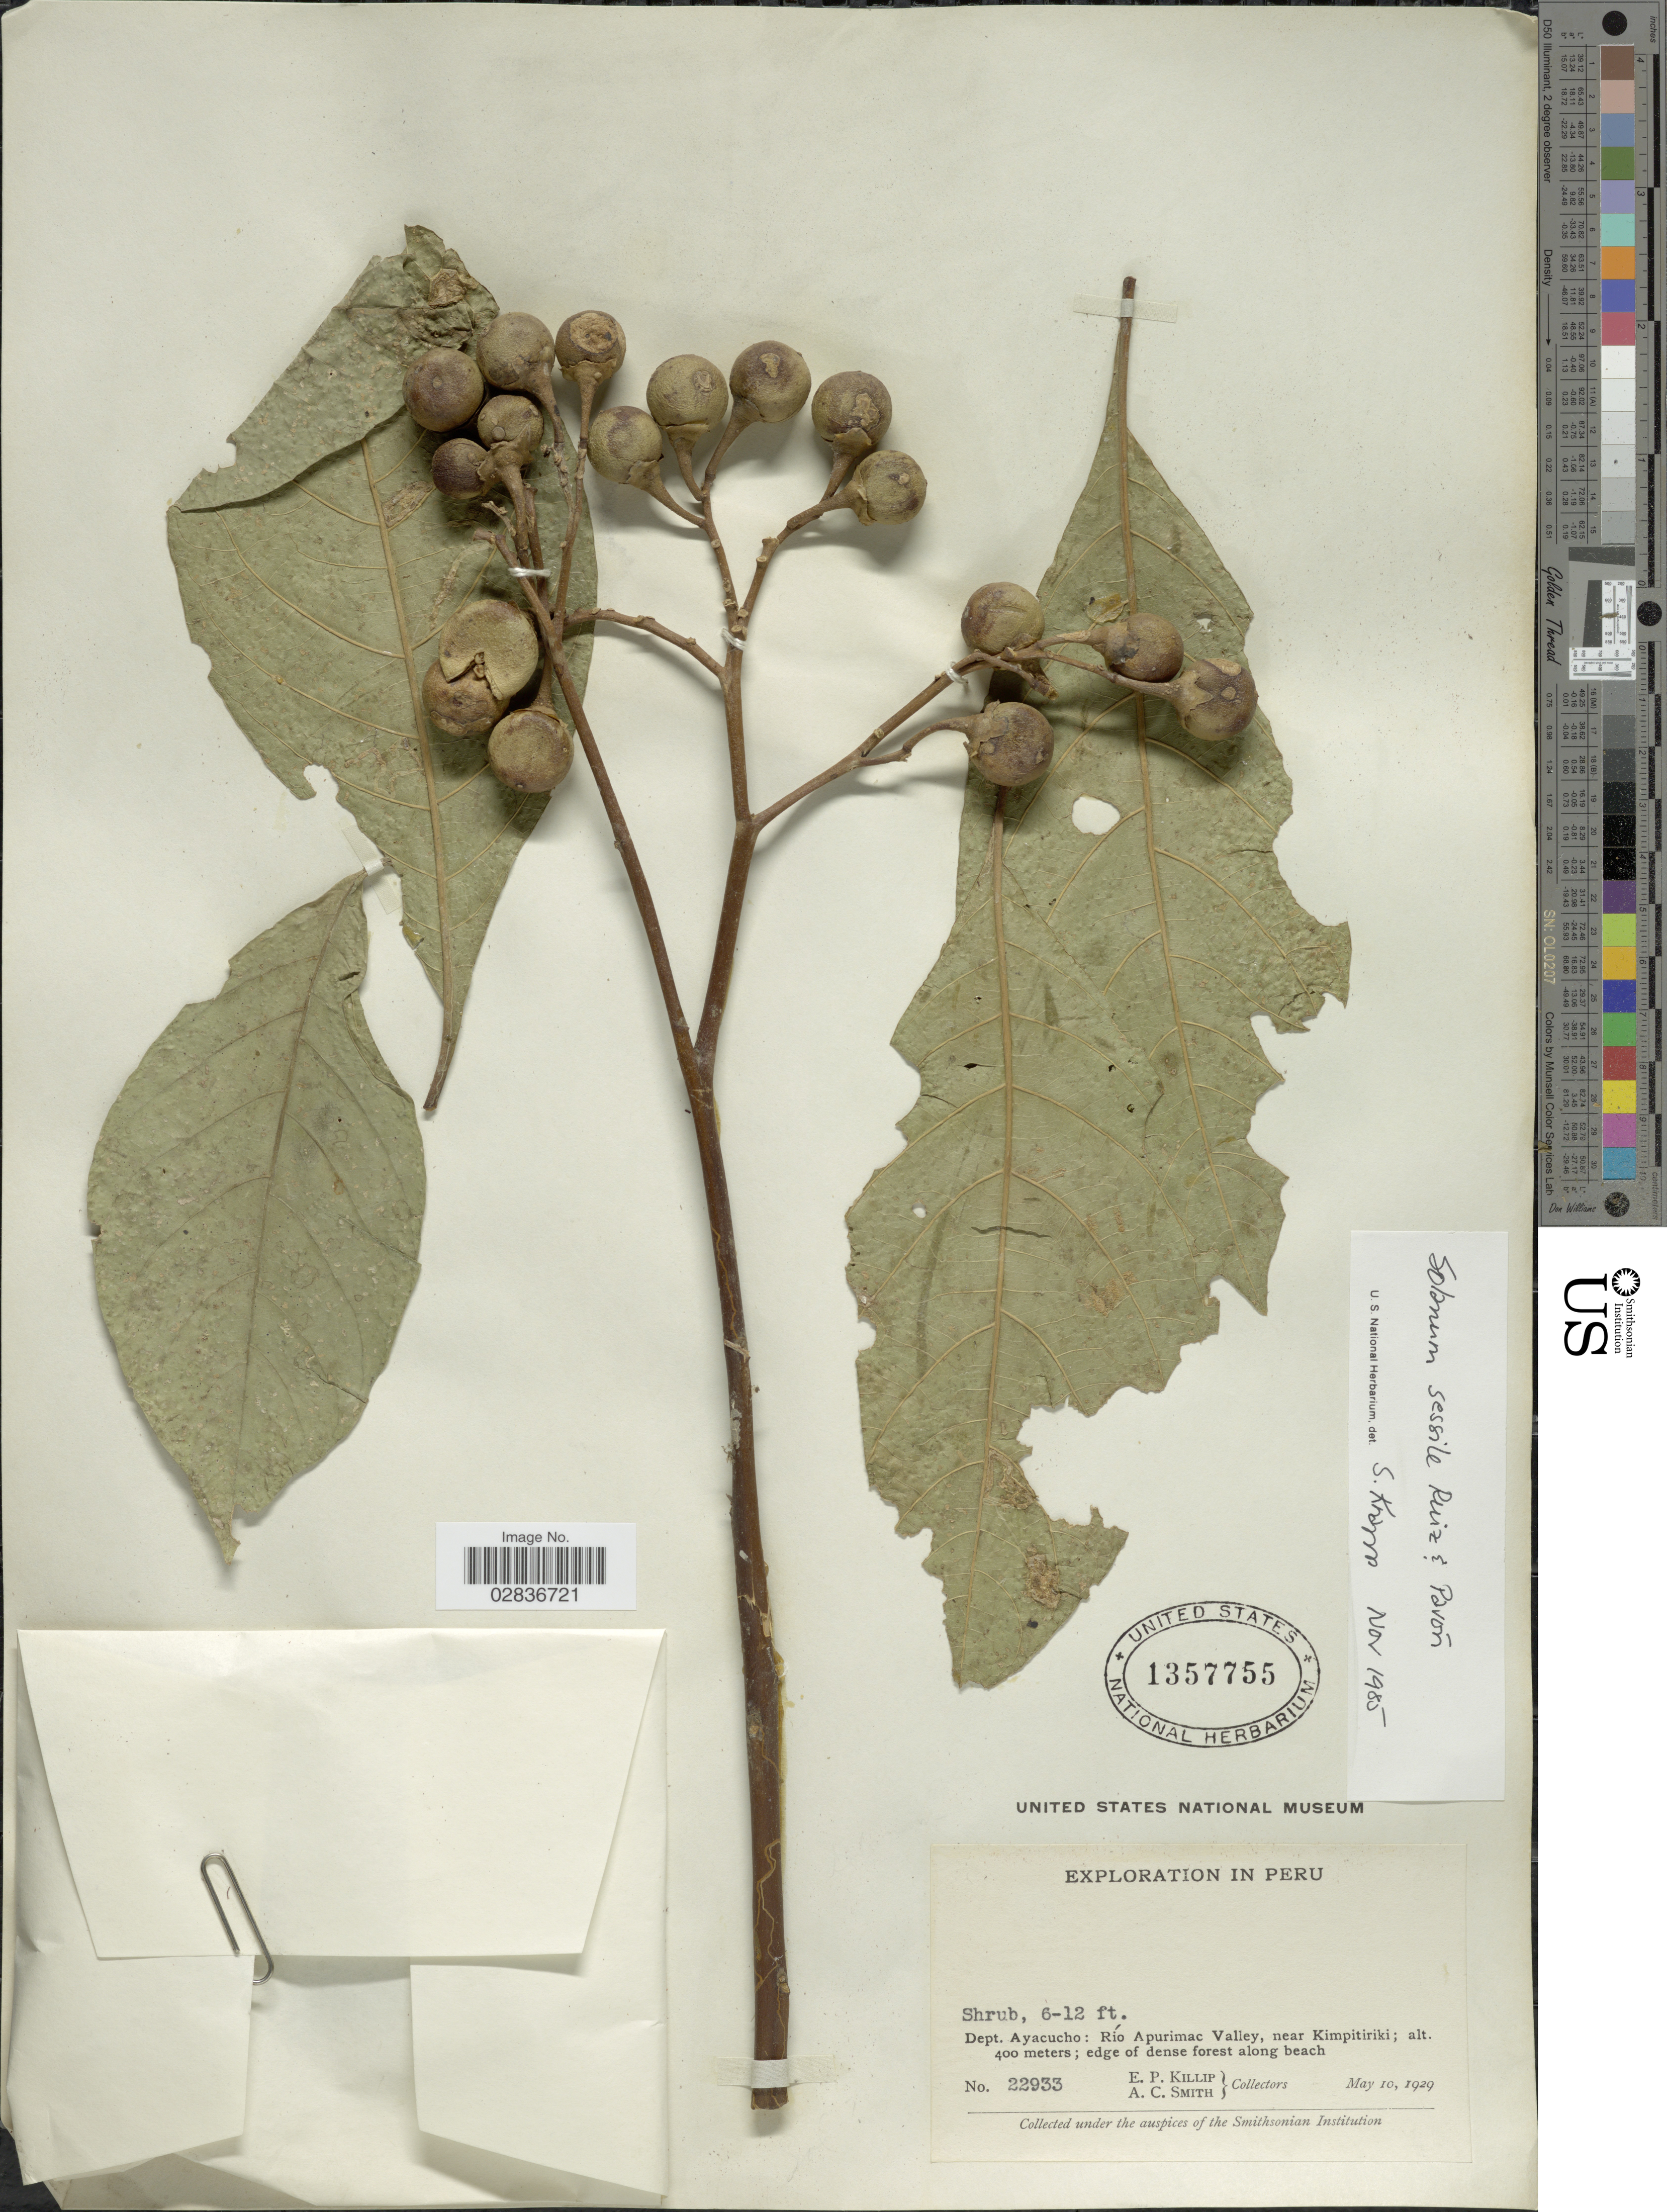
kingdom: Plantae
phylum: Tracheophyta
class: Magnoliopsida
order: Solanales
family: Solanaceae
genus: Solanum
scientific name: Solanum sessile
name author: Dunal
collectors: E. P. Killip & A. C. Smith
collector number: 22933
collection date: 1929-05-10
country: Peru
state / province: Ayacucho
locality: Dept. Ayacucho: Río Apurimac Valley, near Kimpitiriki.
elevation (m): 400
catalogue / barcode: US 1357755